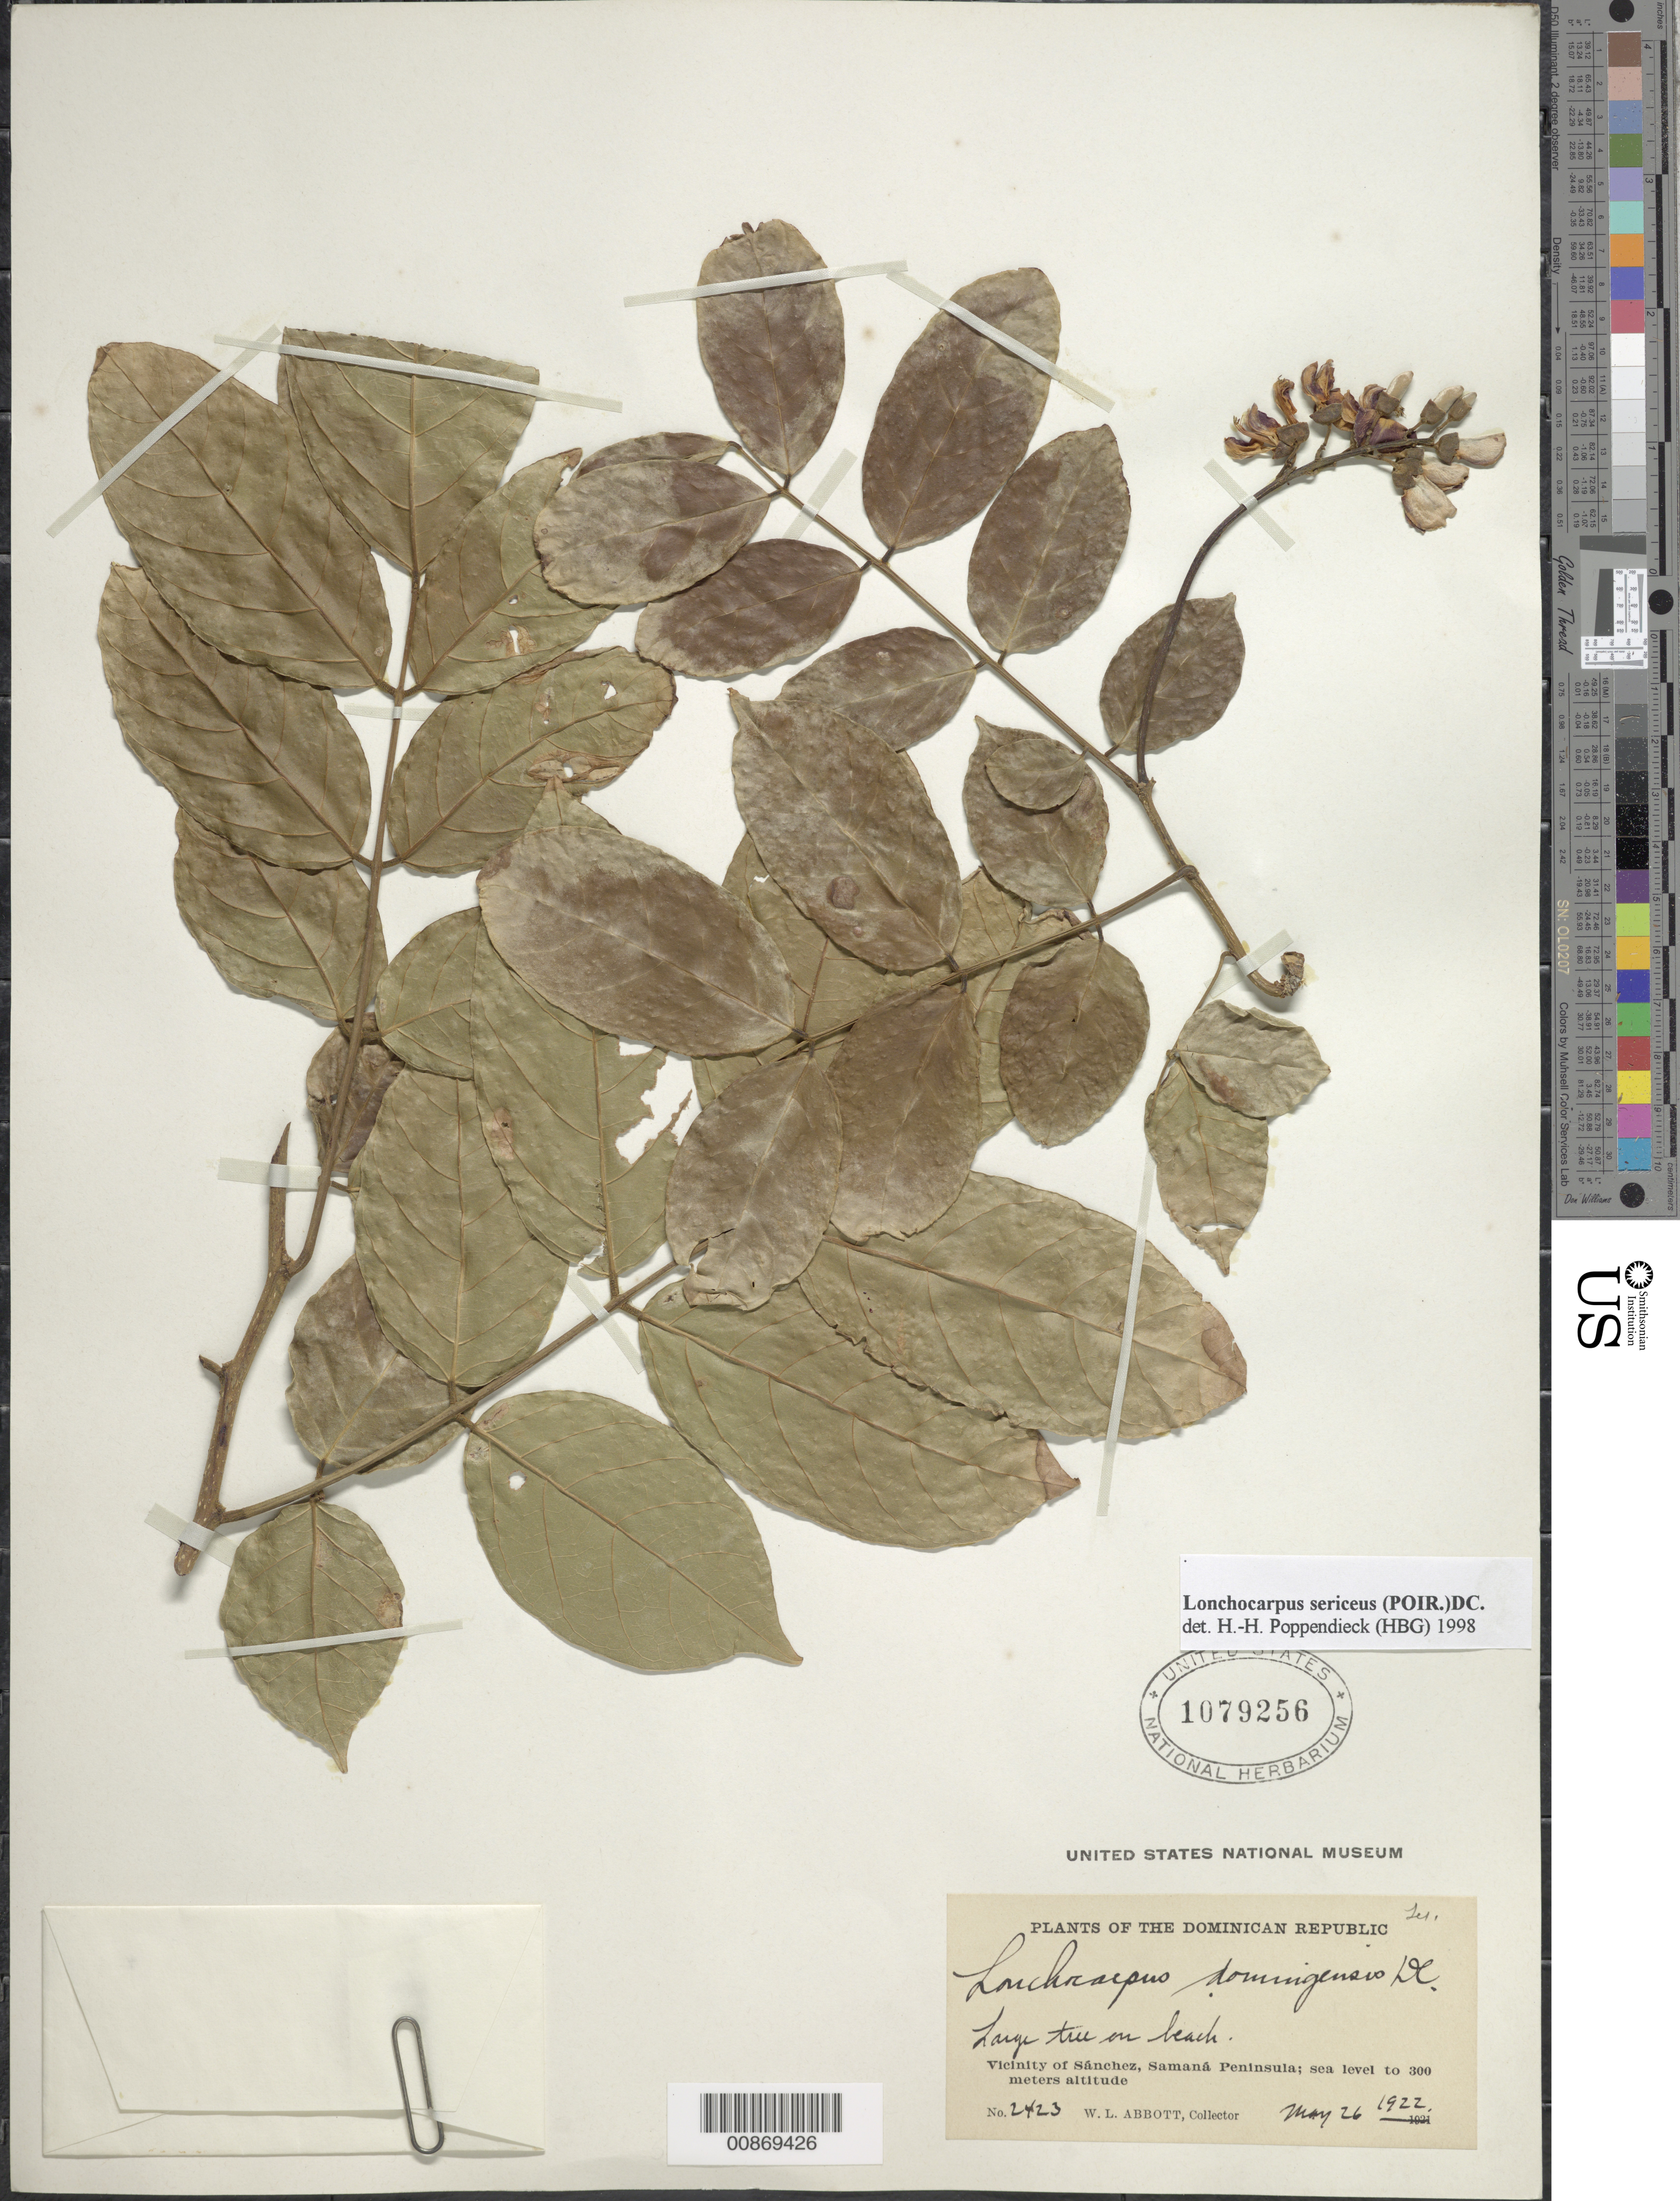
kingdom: Plantae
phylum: Tracheophyta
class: Magnoliopsida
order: Fabales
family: Fabaceae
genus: Lonchocarpus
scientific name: Lonchocarpus sericeus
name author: (Poir.) Kunth ex DC.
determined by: Poppendieck, H.-H., (HBG), Institut fur Allgemeine Botanik und Botanischer Garten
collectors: W. L. Abbott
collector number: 2423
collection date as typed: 26 May 1922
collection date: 1922-05-26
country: Dominican Republic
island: Hispaniola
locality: Vicinity of Sánchez, Samaná Peninsula.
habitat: On beach.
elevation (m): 0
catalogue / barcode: US 1079256